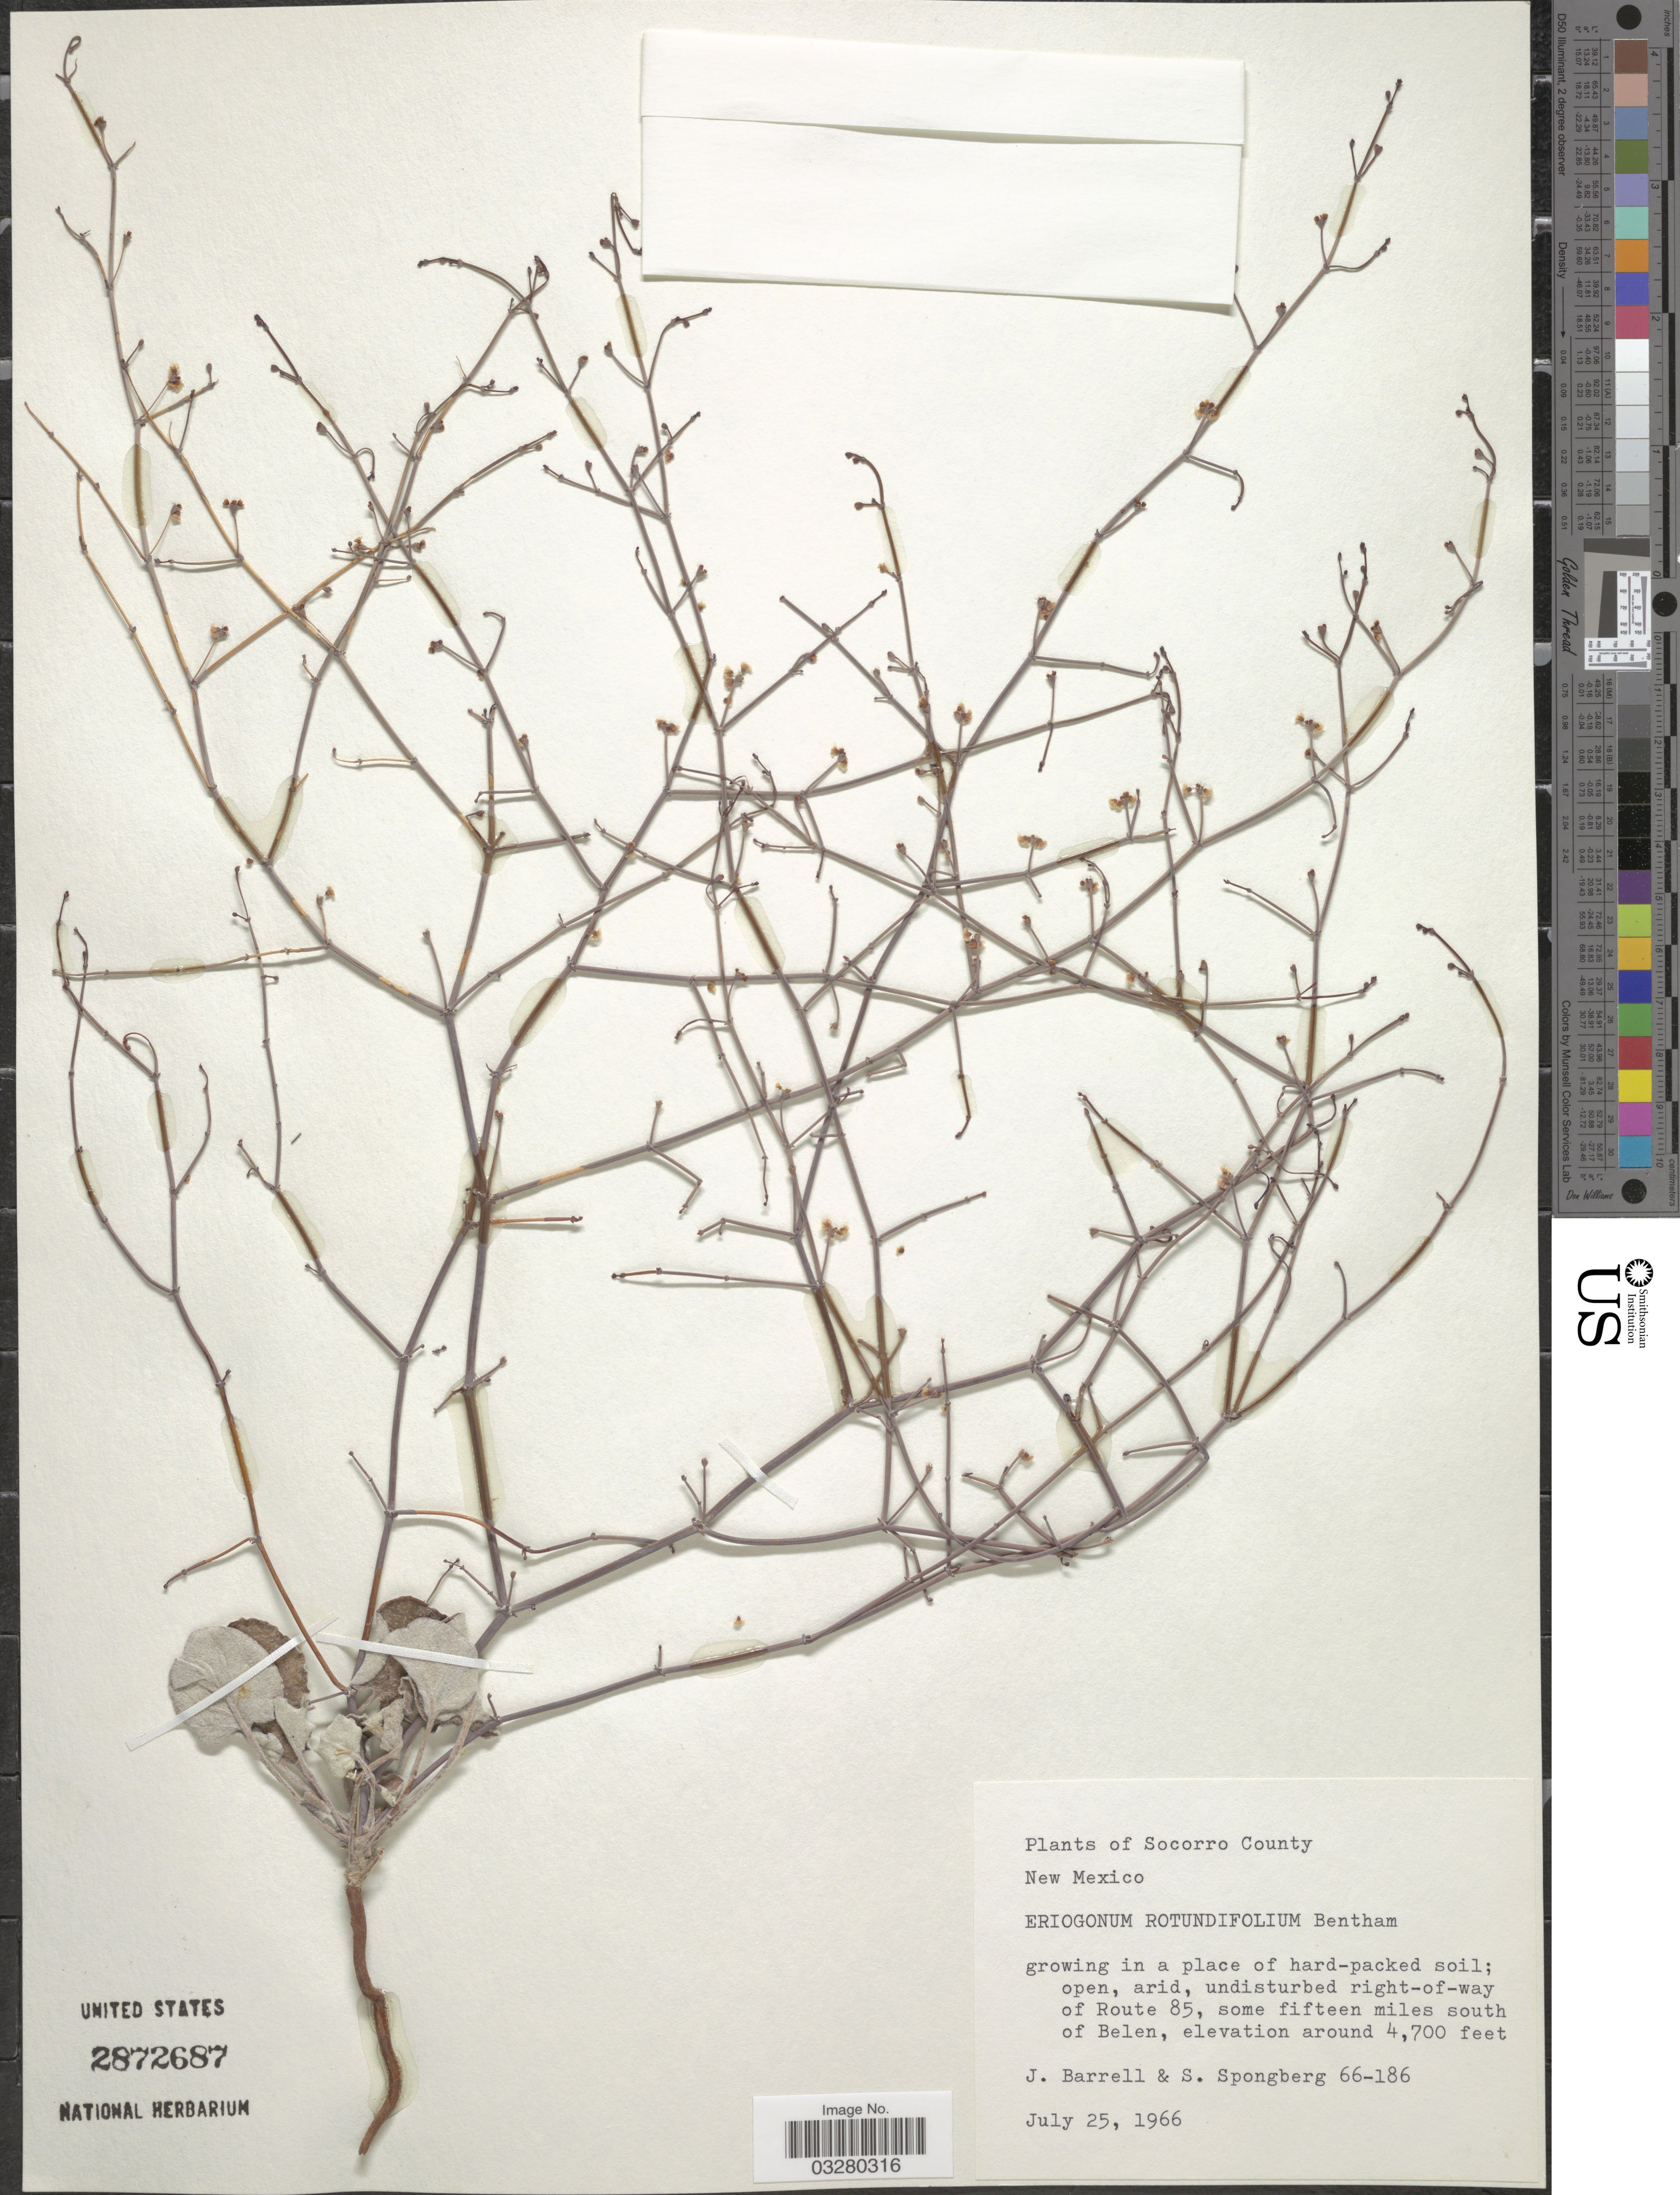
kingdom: Plantae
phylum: Tracheophyta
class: Magnoliopsida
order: Caryophyllales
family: Polygonaceae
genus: Eriogonum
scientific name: Eriogonum rotundifolium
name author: Benth. in DC.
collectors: J. Barrell & S. A.Spongberg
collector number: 66-186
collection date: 1966-07-25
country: United States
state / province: New Mexico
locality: Socorro County. Undisturbed right-of-way of Route 85, some fifteen miles south of Belen.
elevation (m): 1433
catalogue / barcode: US 2872687